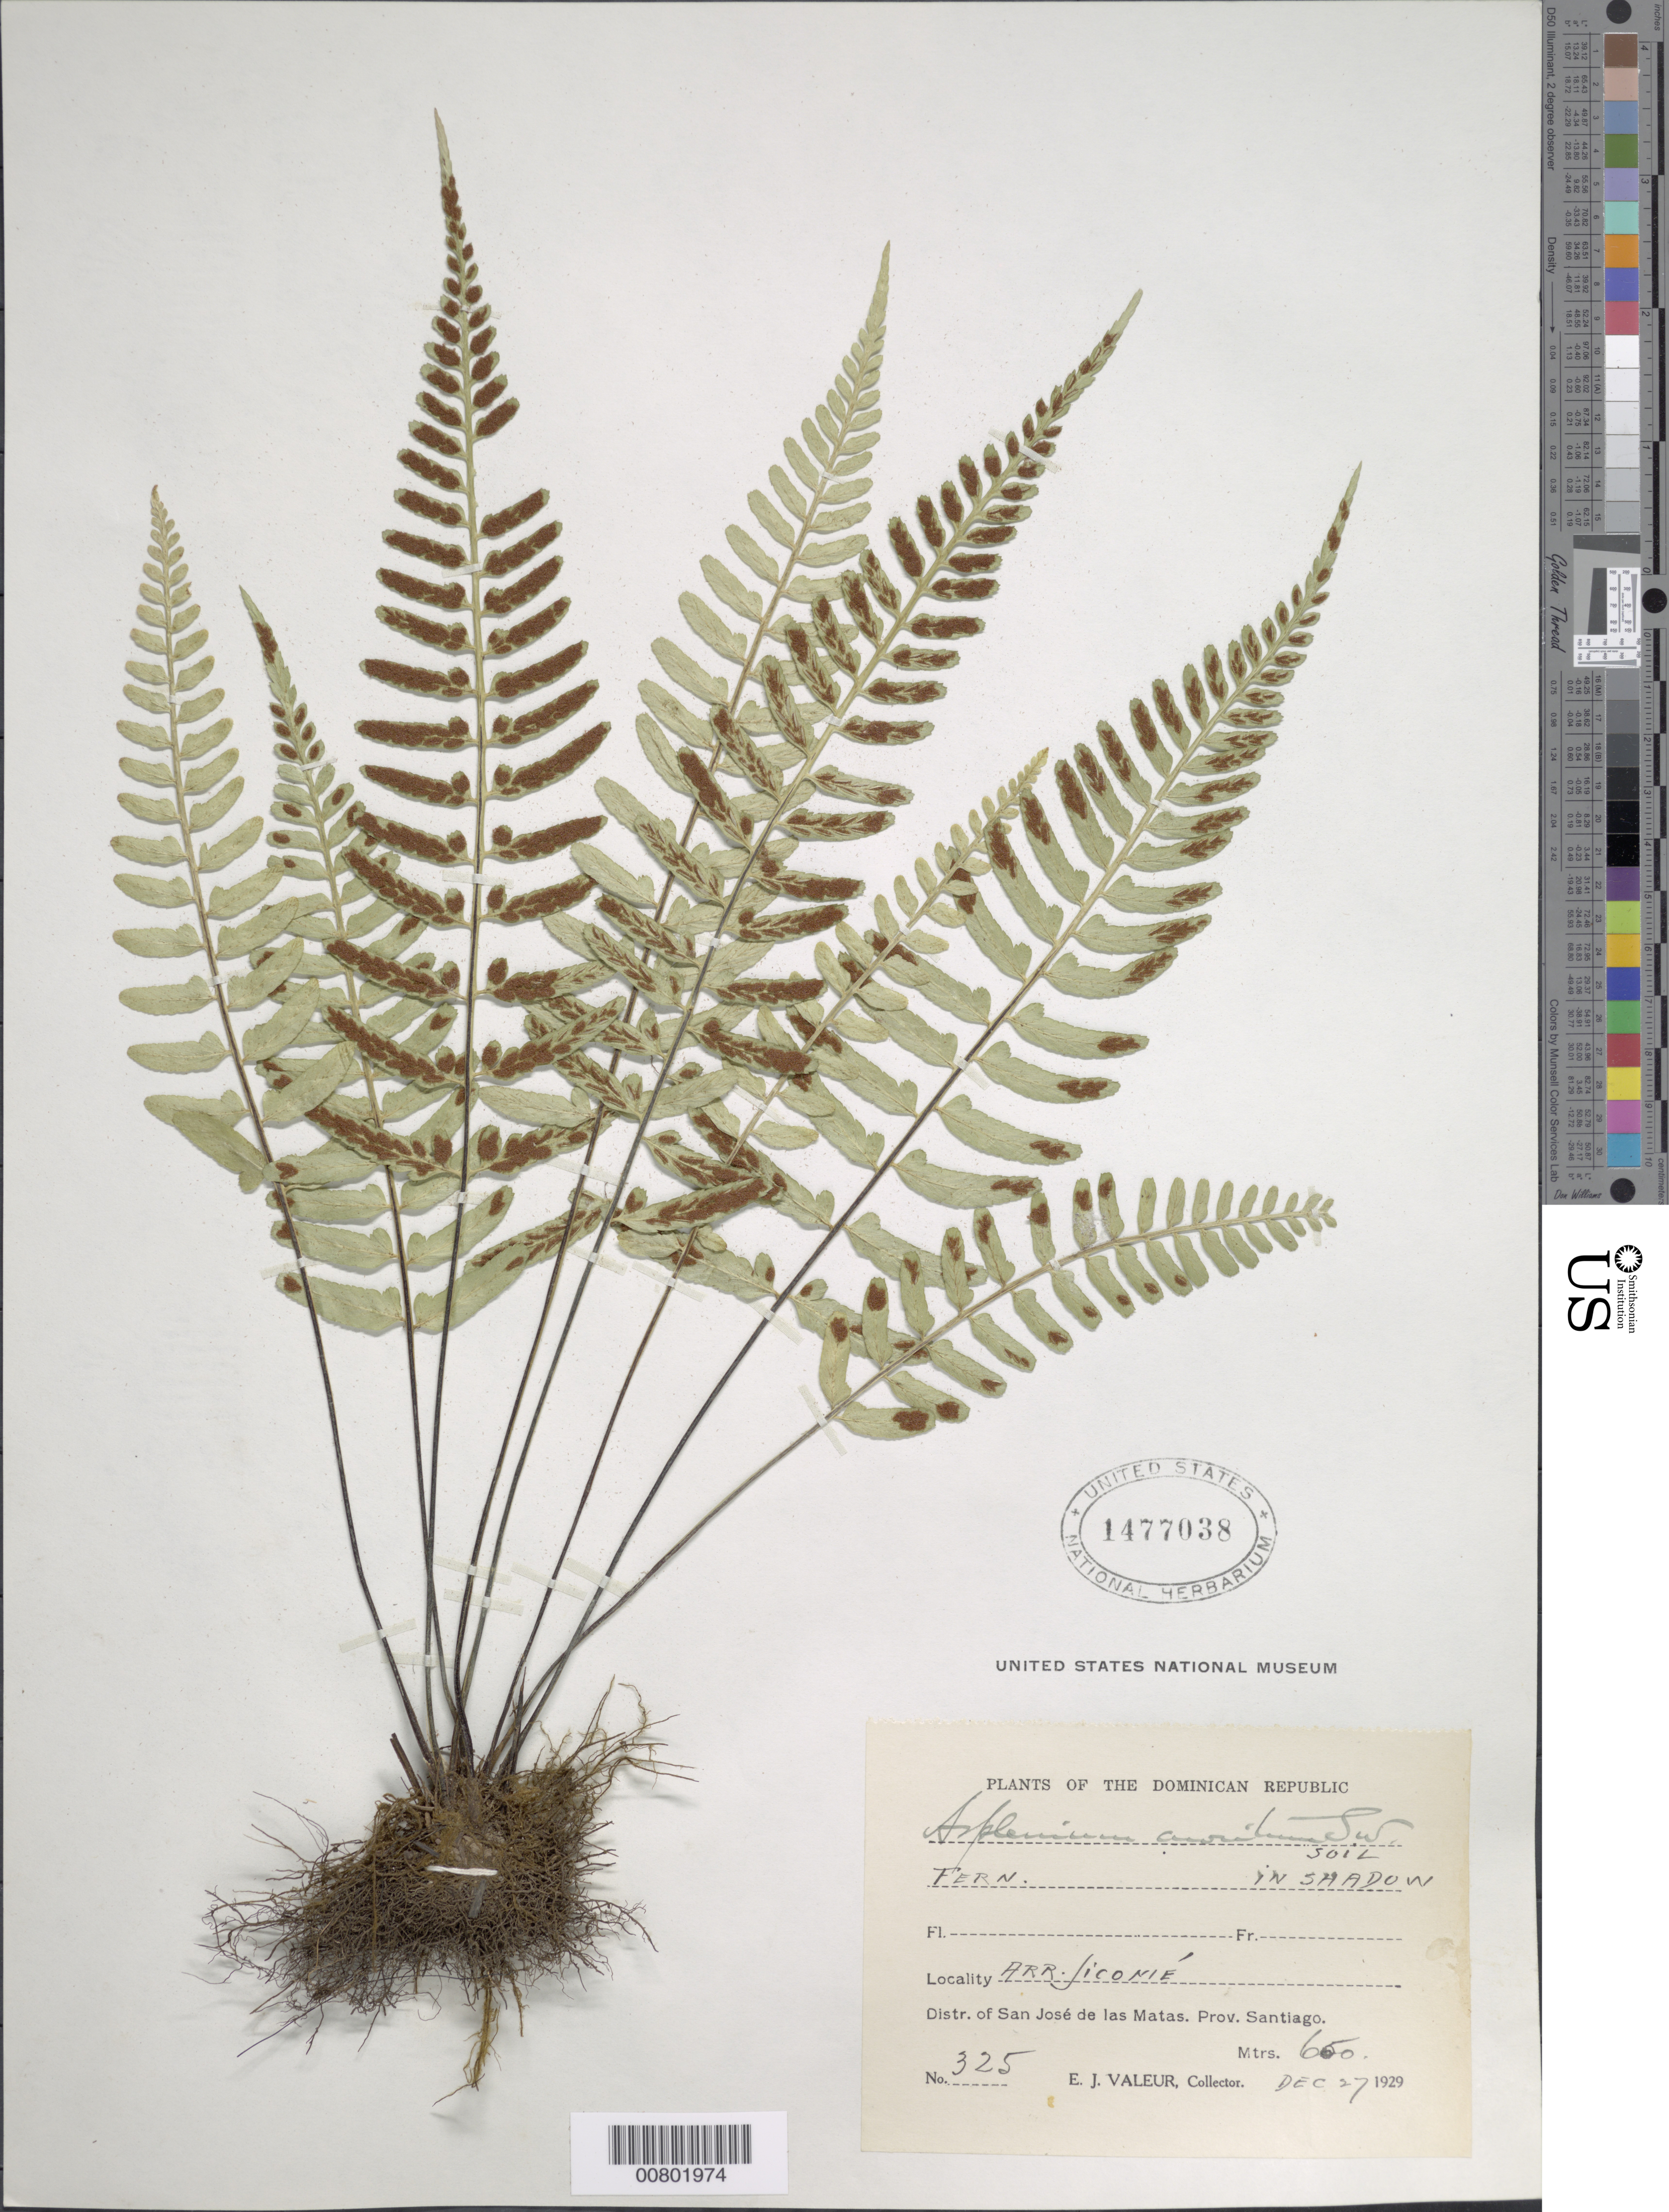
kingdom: Plantae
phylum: Tracheophyta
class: Polypodiopsida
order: Polypodiales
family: Aspleniaceae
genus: Asplenium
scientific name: Asplenium auritum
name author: Sw.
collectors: E. Valeur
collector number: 325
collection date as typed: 27 Dec 1929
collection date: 1929-12-27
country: Dominican Republic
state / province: Santiago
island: Hispaniola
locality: Dist. San José de las Matas, Arroyo Jicomé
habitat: Soil in shadow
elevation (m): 650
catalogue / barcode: US 1477038